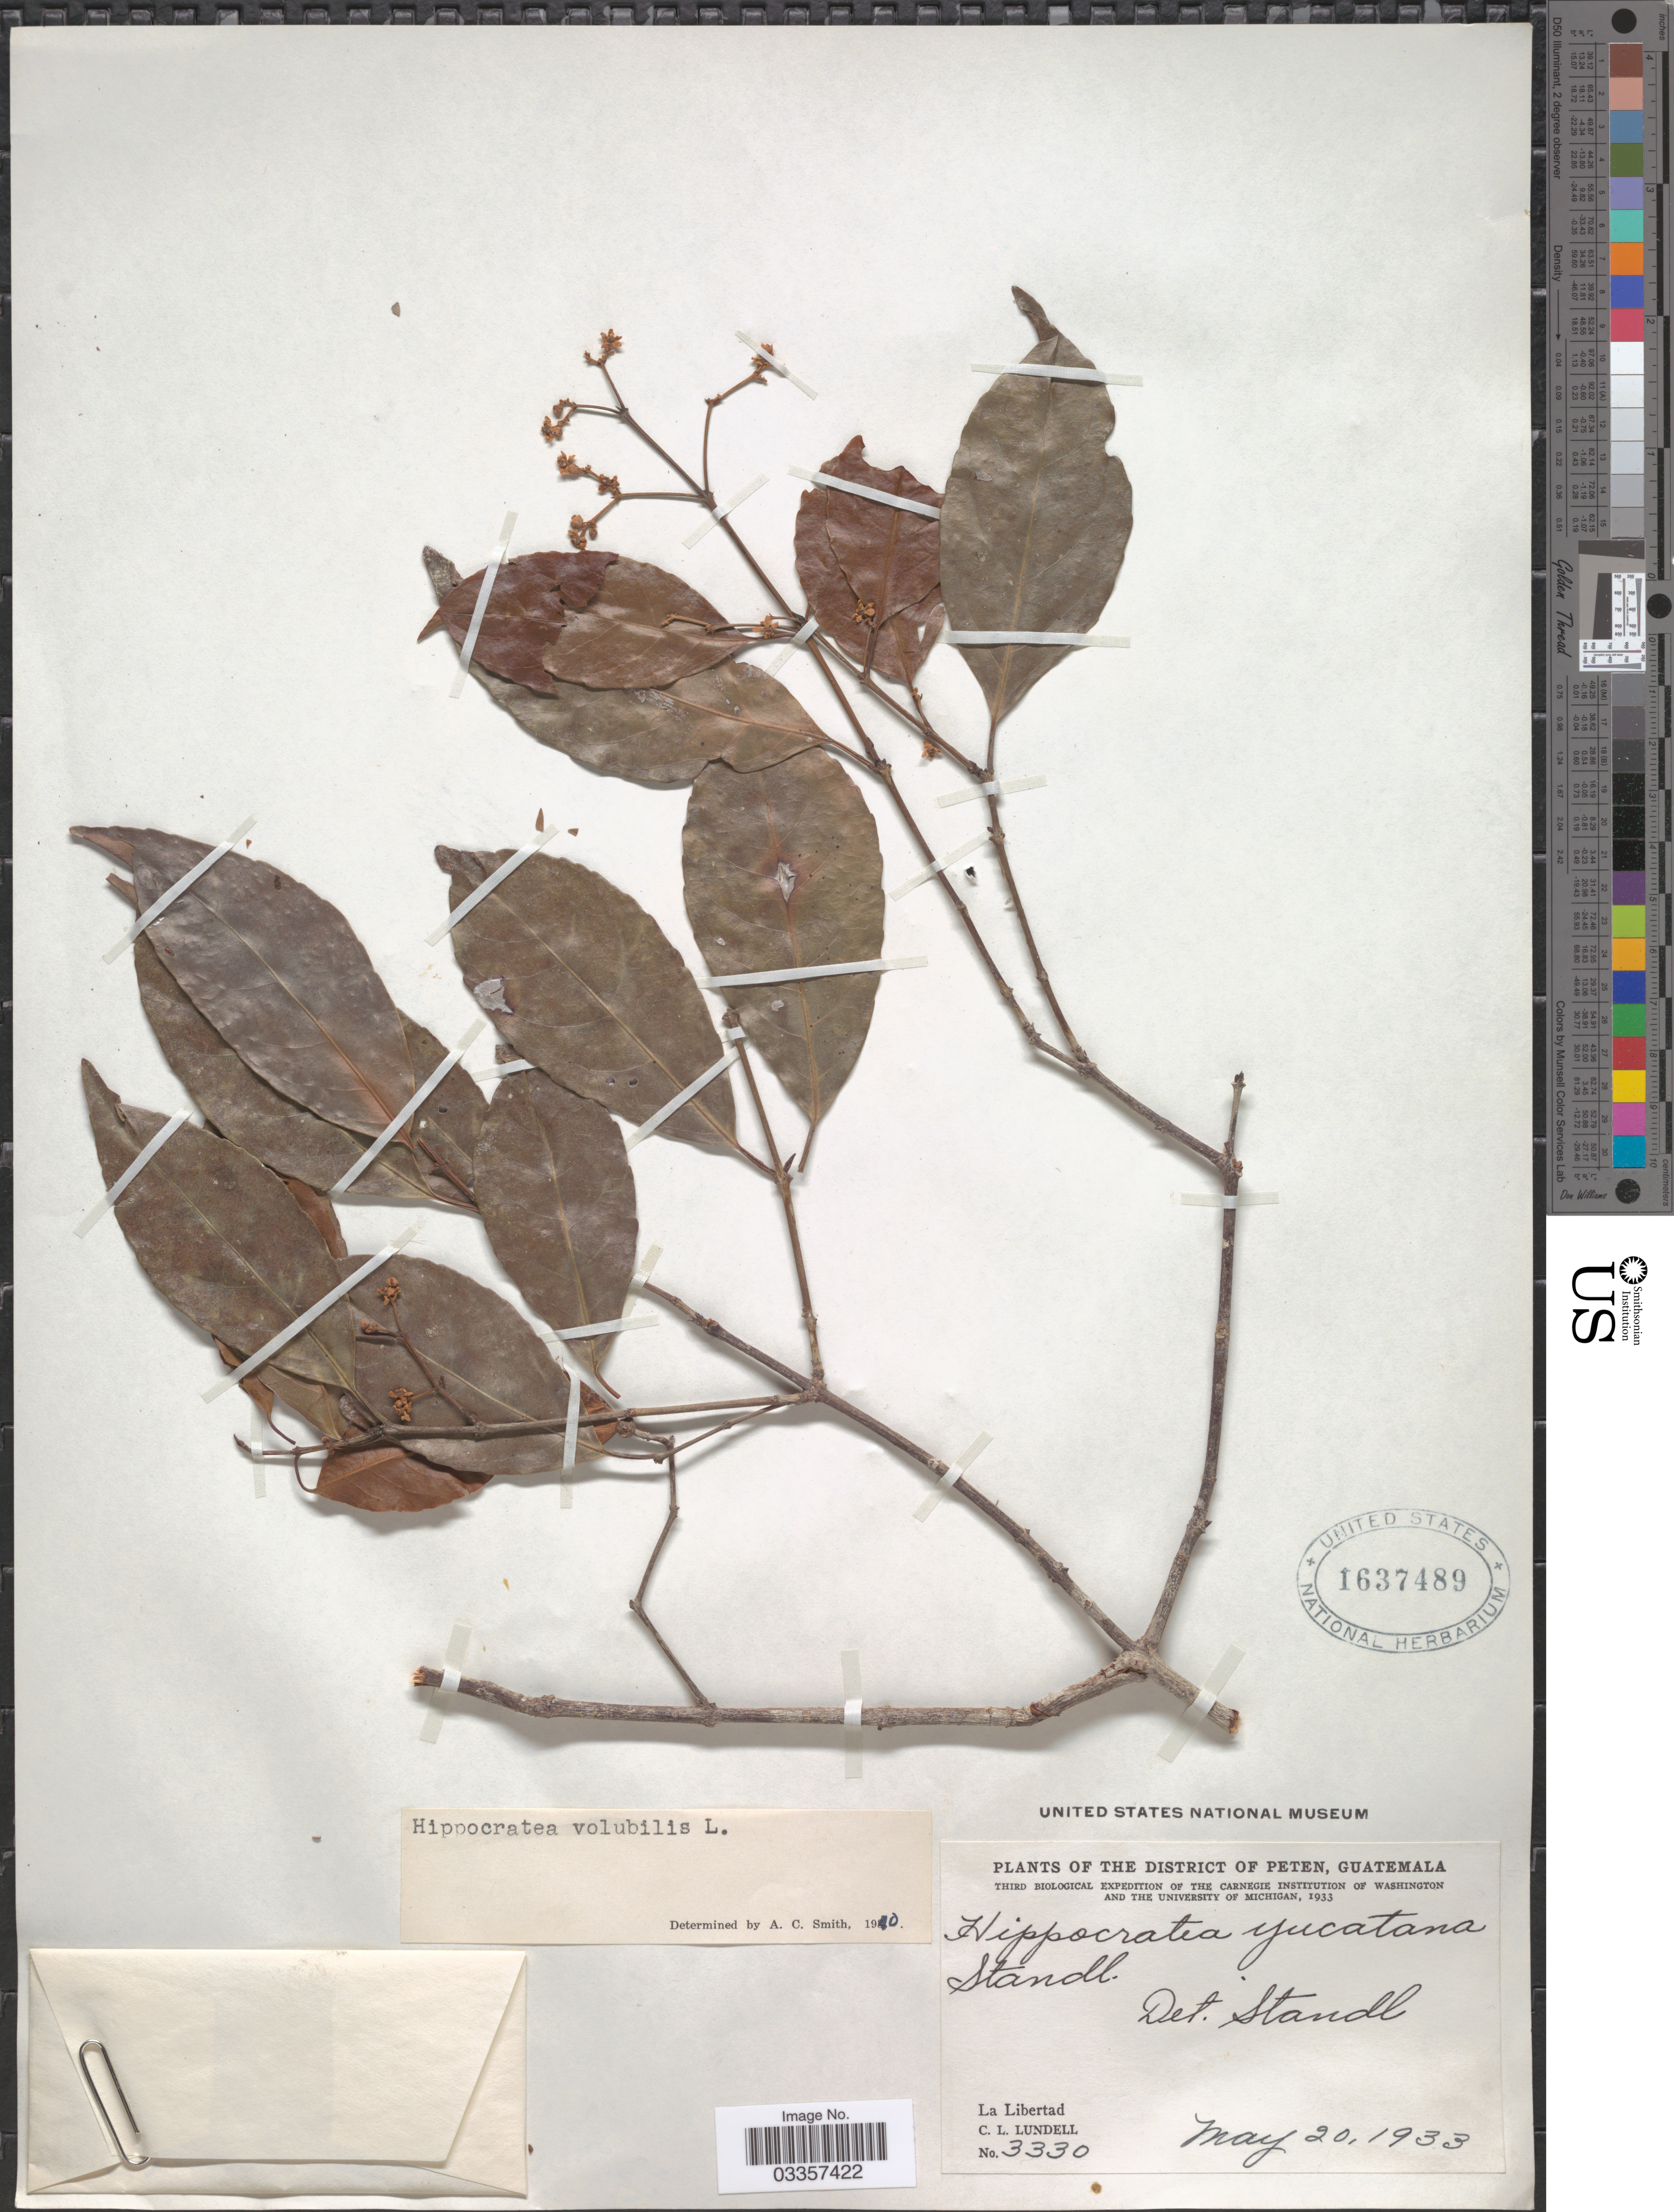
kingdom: Plantae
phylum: Tracheophyta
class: Magnoliopsida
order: Celastrales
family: Celastraceae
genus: Hippocratea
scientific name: Hippocratea volubilis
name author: L.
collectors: C. L. Lundell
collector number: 3330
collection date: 1933-05-20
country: Guatemala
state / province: El Petén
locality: The District of Peten. La Libertad.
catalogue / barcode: US 1637489